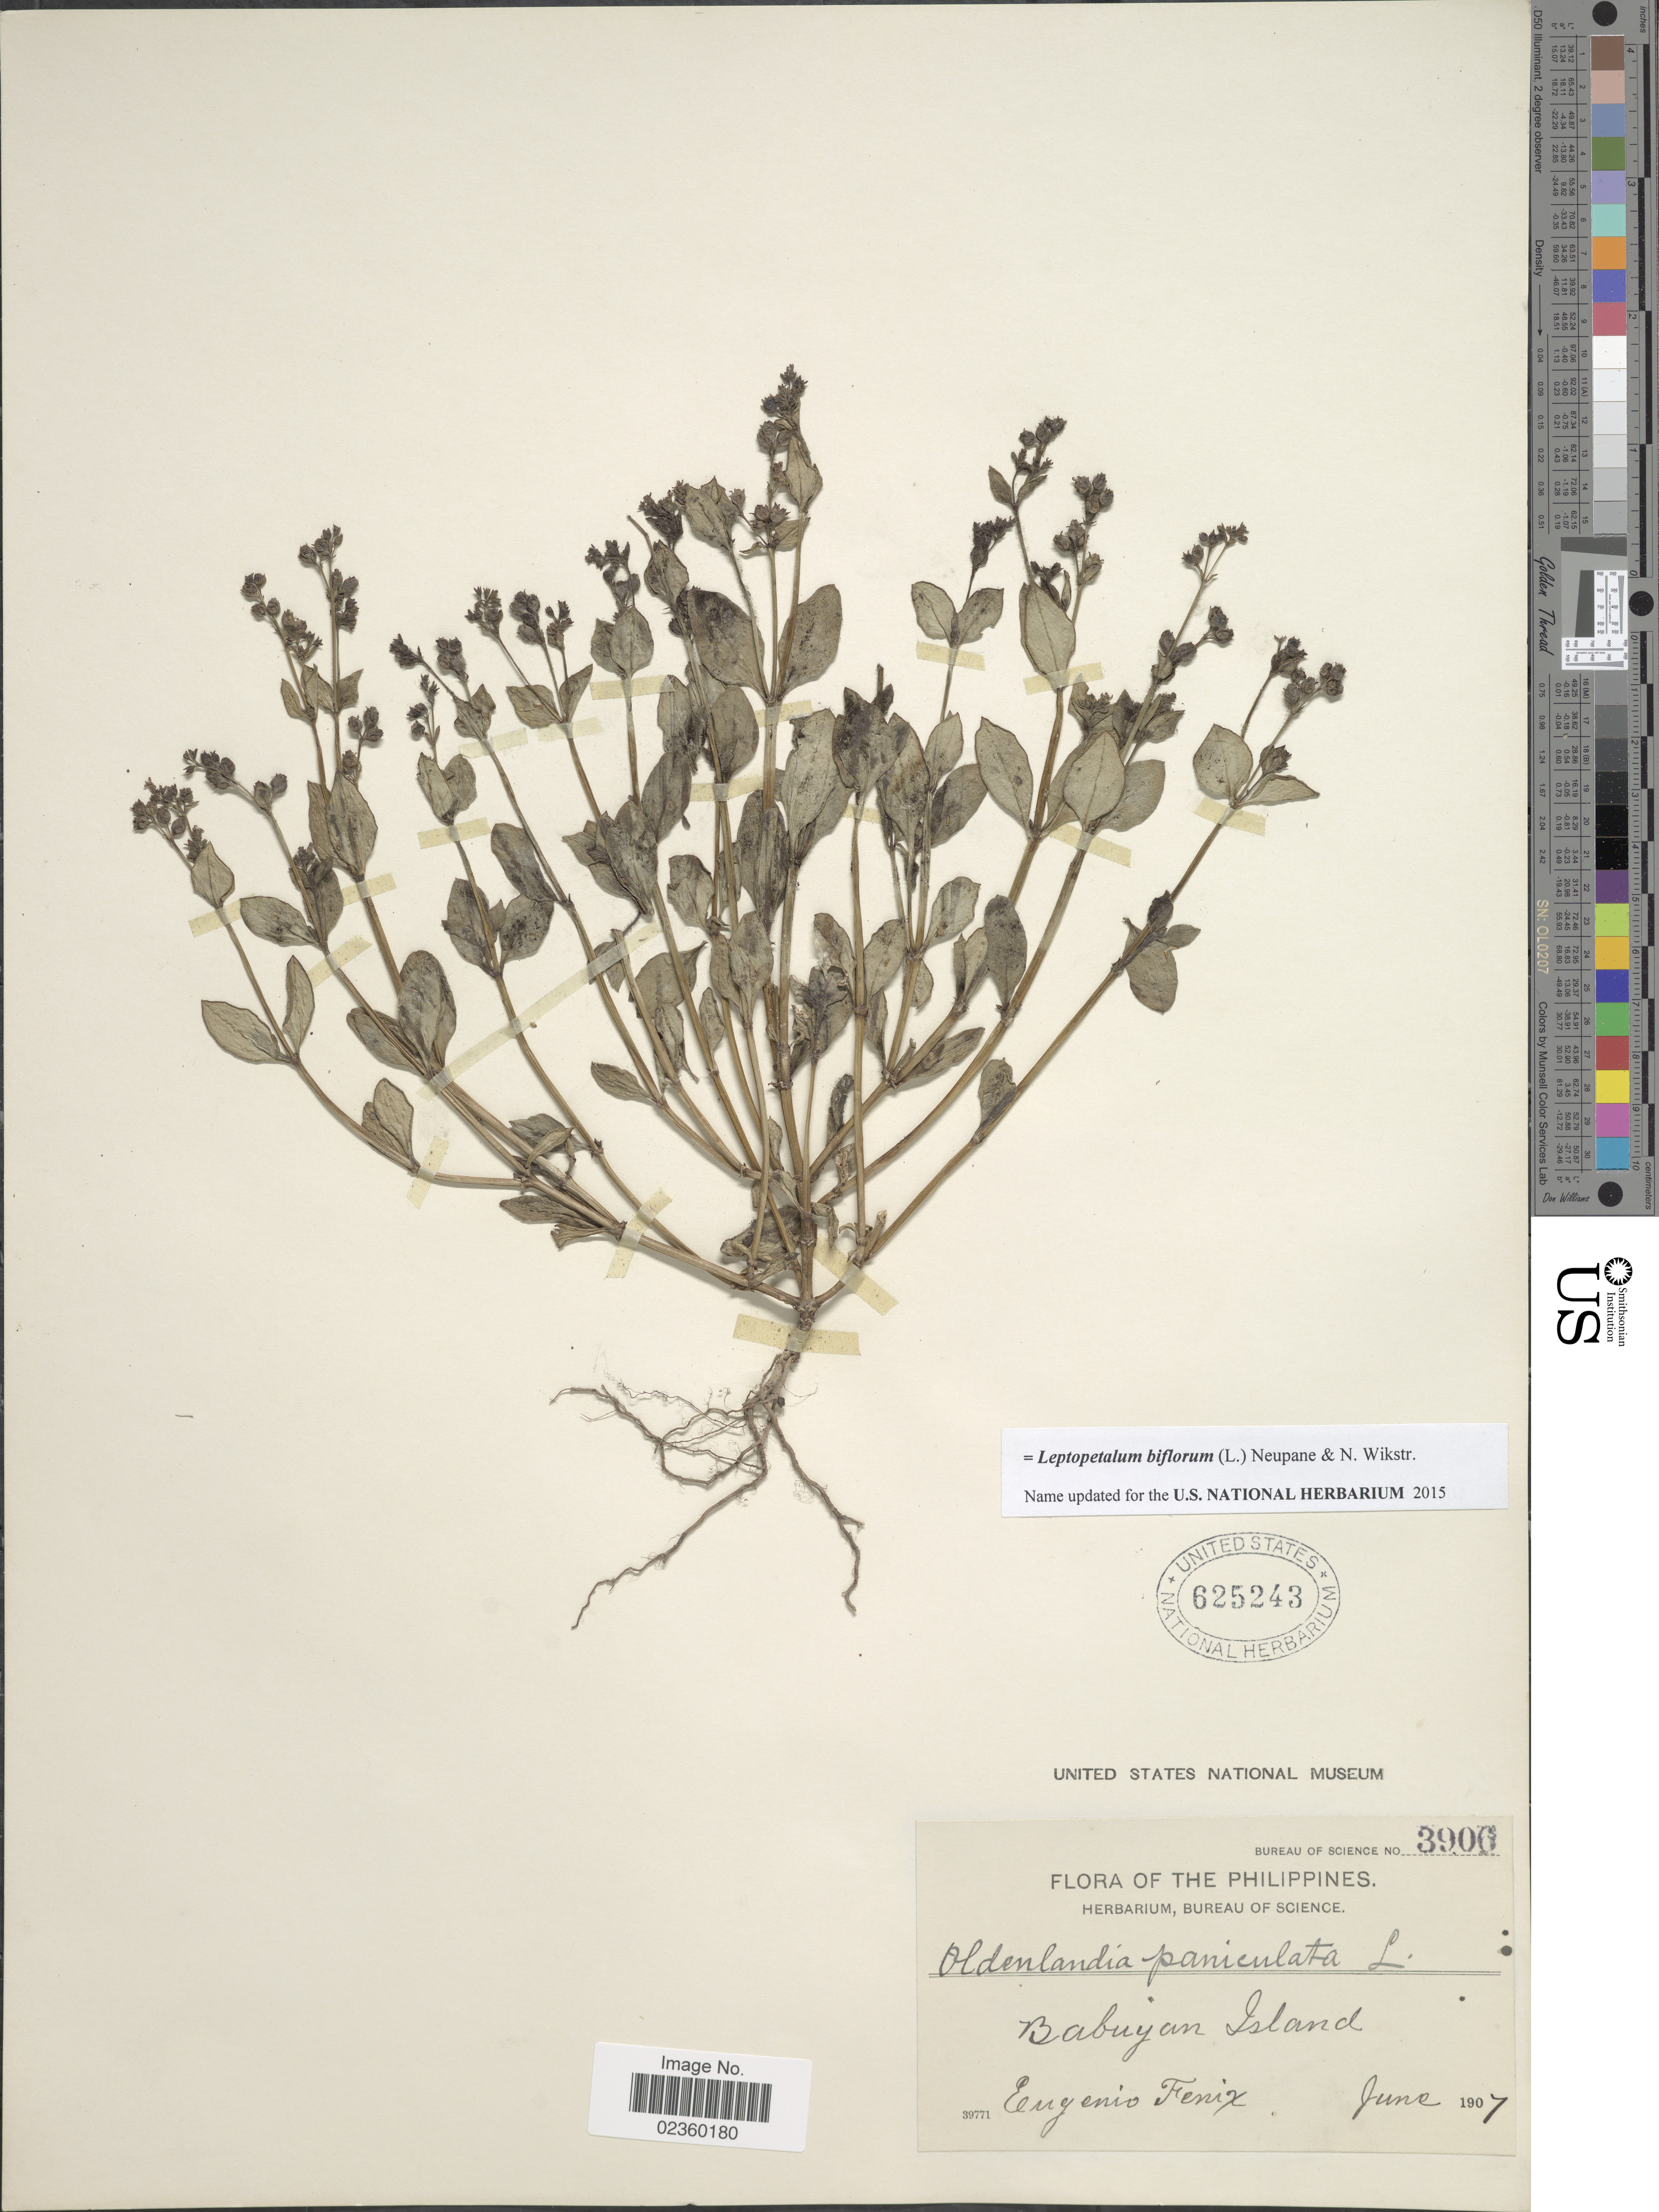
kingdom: Plantae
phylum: Tracheophyta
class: Magnoliopsida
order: Gentianales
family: Rubiaceae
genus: Leptopetalum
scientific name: Leptopetalum biflorum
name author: (L.) Neupane & N. Wikstr.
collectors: E. Fenix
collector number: Bureau of Science 3906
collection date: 1907-06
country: Philippines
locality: Babuyan Island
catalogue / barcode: US 625243